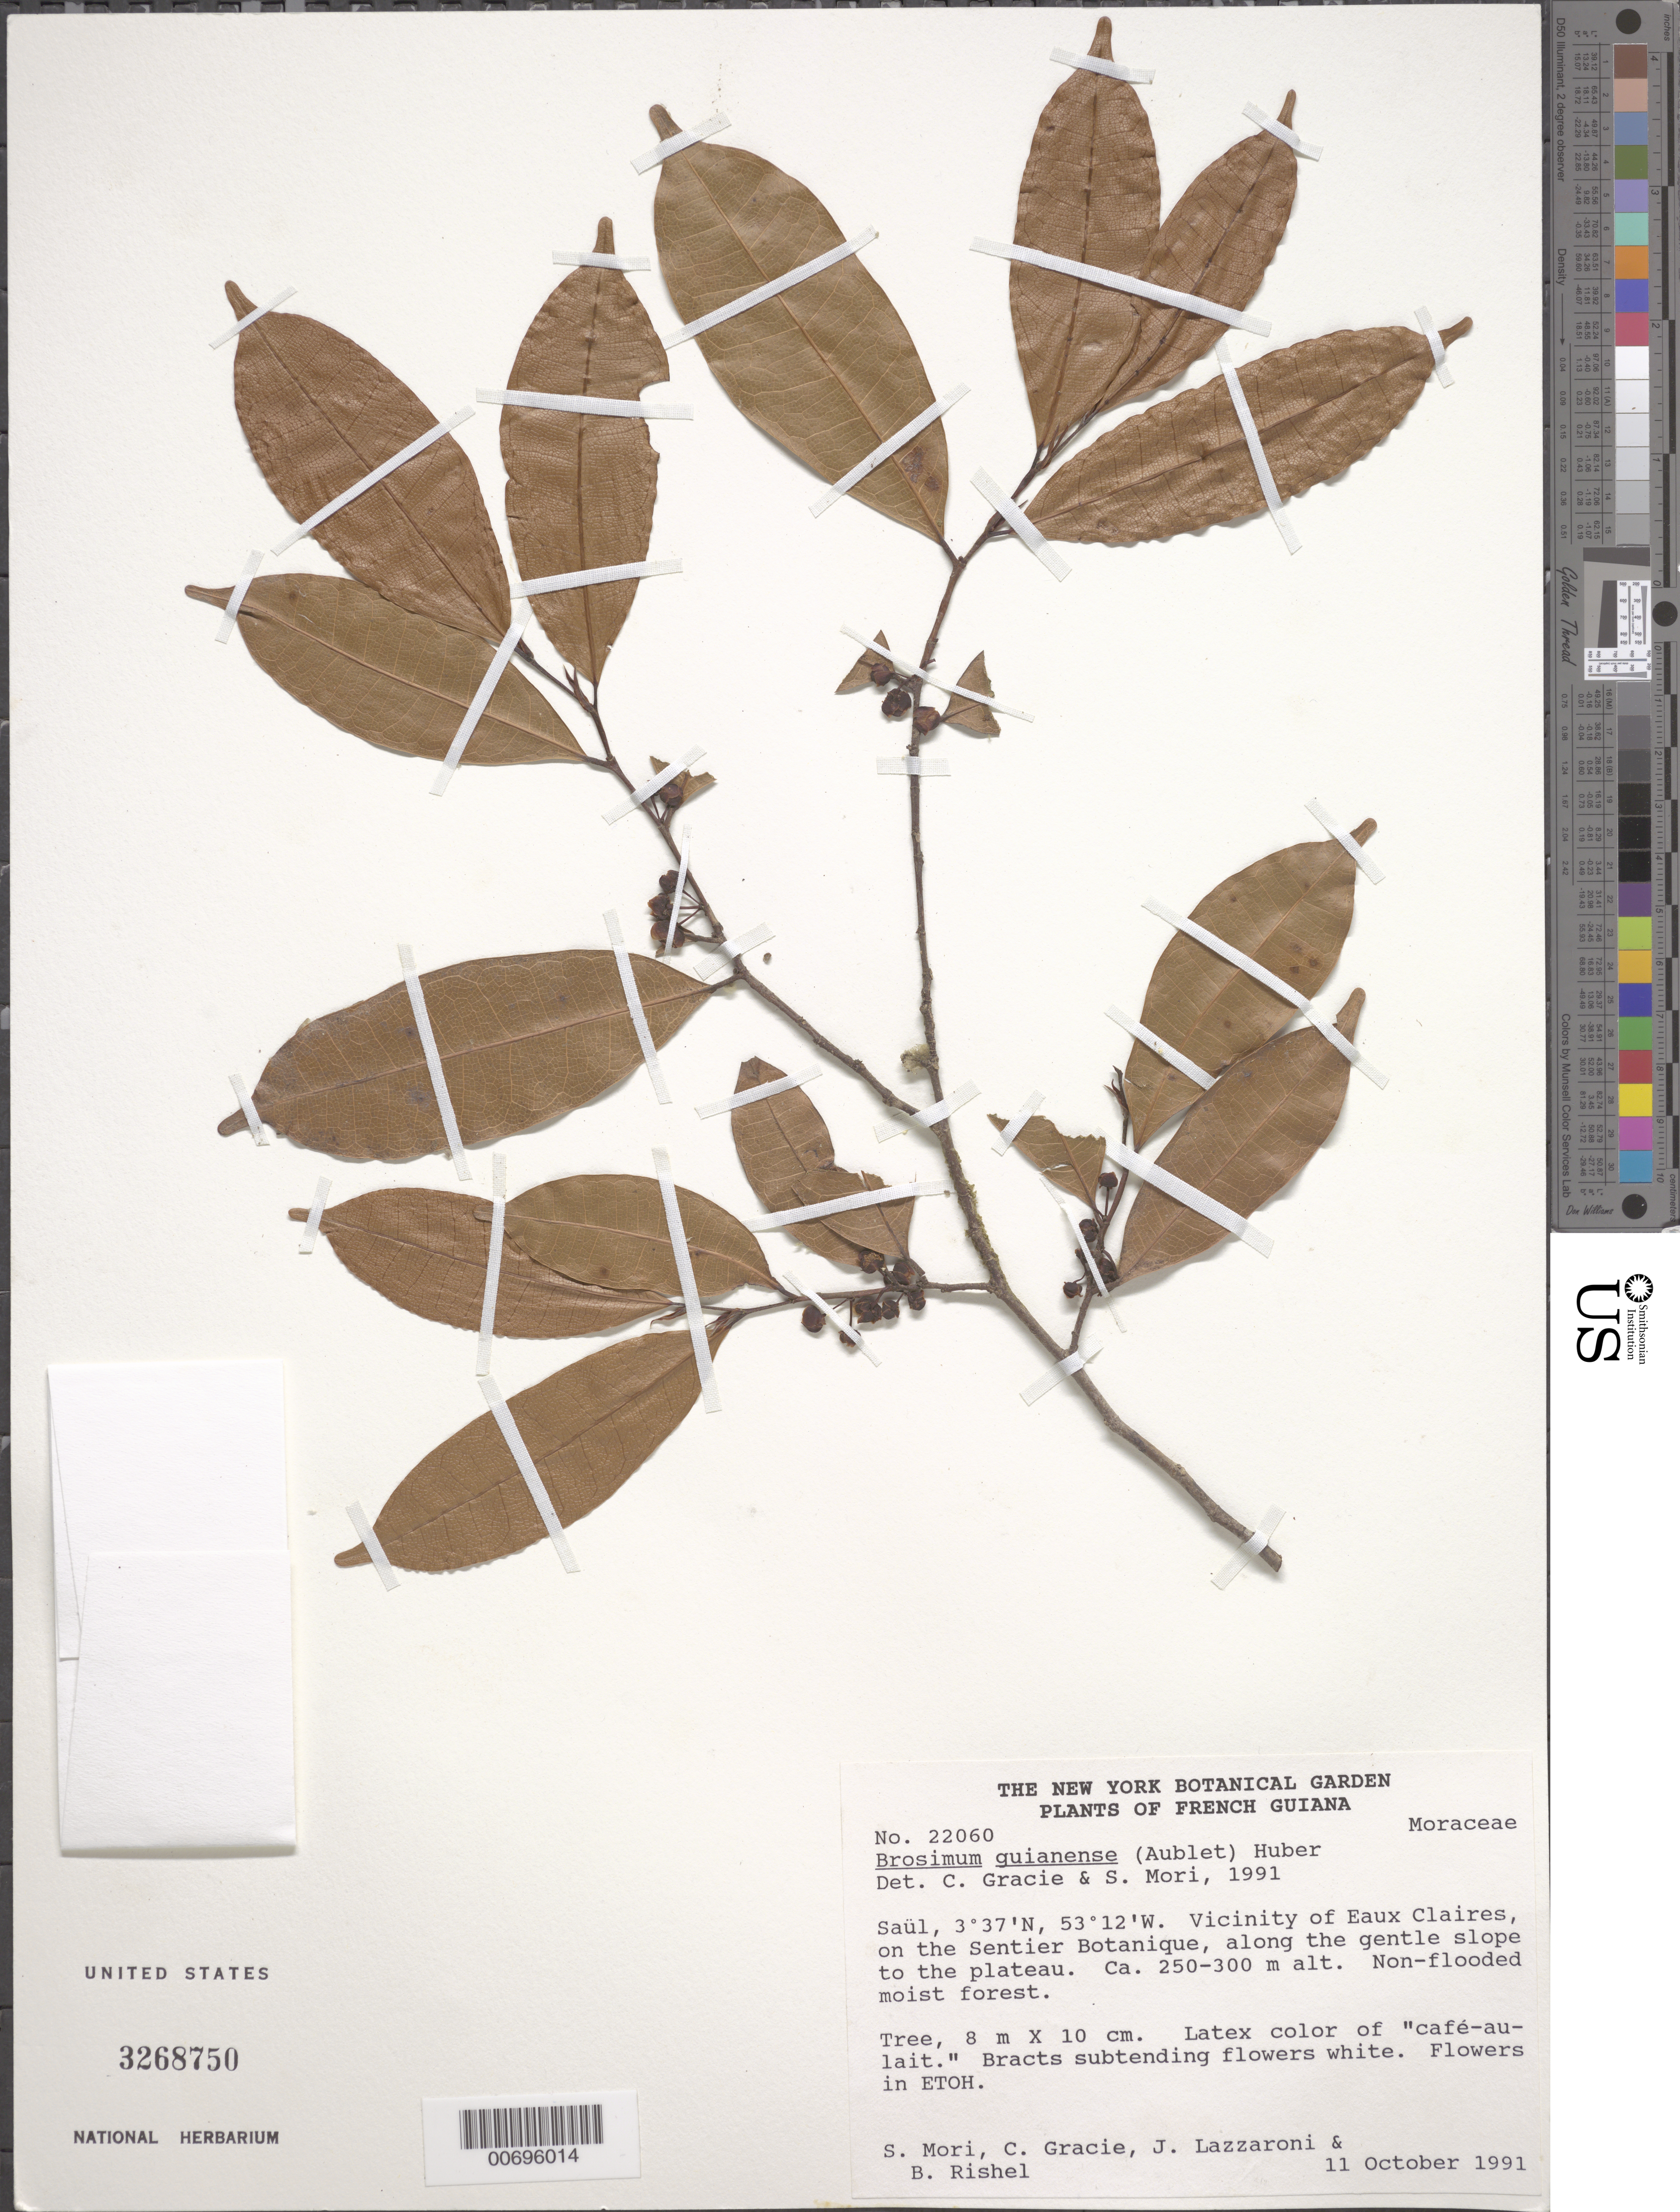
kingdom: Plantae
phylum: Tracheophyta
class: Magnoliopsida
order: Rosales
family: Moraceae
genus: Brosimum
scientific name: Brosimum guianense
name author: (Aubl.) Huber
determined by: Gracie, Carol A.; Mori, Scott A.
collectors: S. Mori, C. A. Gracie, J. Lazzaroni, B. Rishel, D. Russell & F. Wright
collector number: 22060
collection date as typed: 11-Oct-91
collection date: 1991-10-11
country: French Guiana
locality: Saül, vicinity of Eaux Claires on the Sentier Botanique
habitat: Non-flooded moist forest, along the gentle slope to the plateau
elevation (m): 250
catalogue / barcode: US 3268750